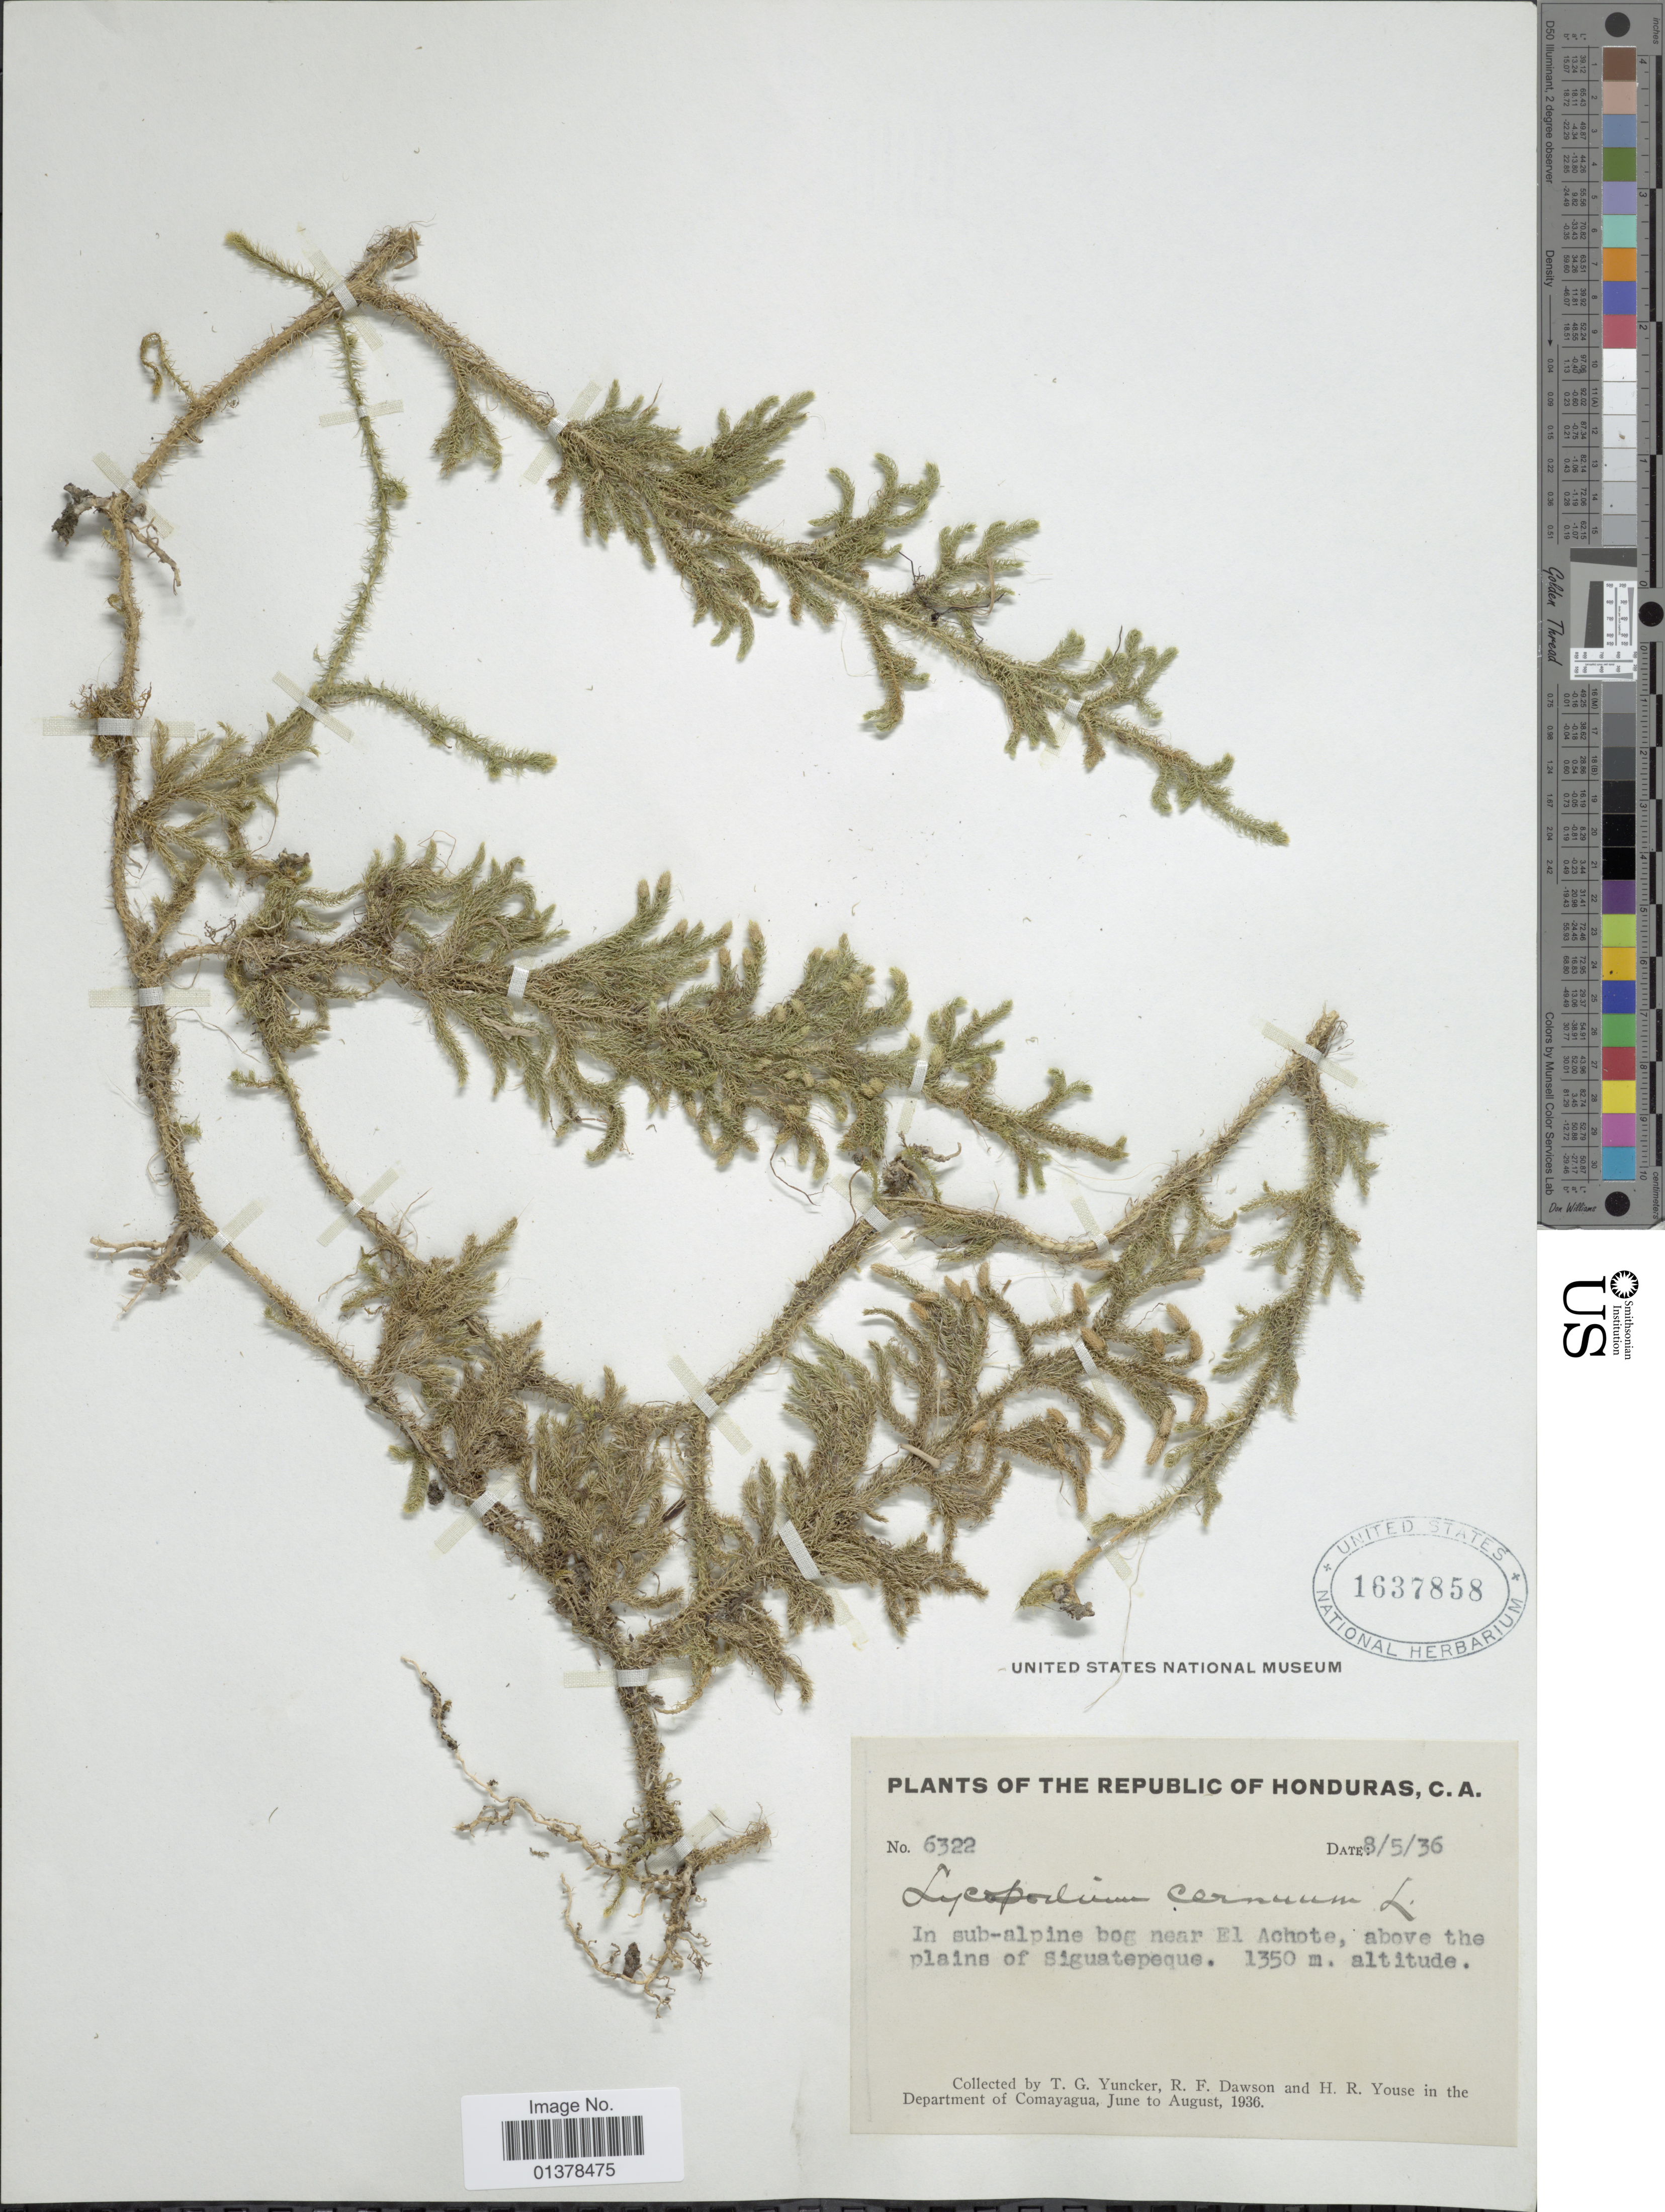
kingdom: Plantae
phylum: Tracheophyta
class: Lycopodiopsida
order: Lycopodiales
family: Lycopodiaceae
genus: Palhinhaea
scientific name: Palhinhaea cernua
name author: (L.) Vasc. & Franco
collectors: T. G. Yuncker, R. F. Dawson & H. Youse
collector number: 6322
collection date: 1936-05-08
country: Honduras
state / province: Comayagua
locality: Near El Achote, Above the plains of Siguatepeque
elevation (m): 1350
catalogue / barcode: US 1637858